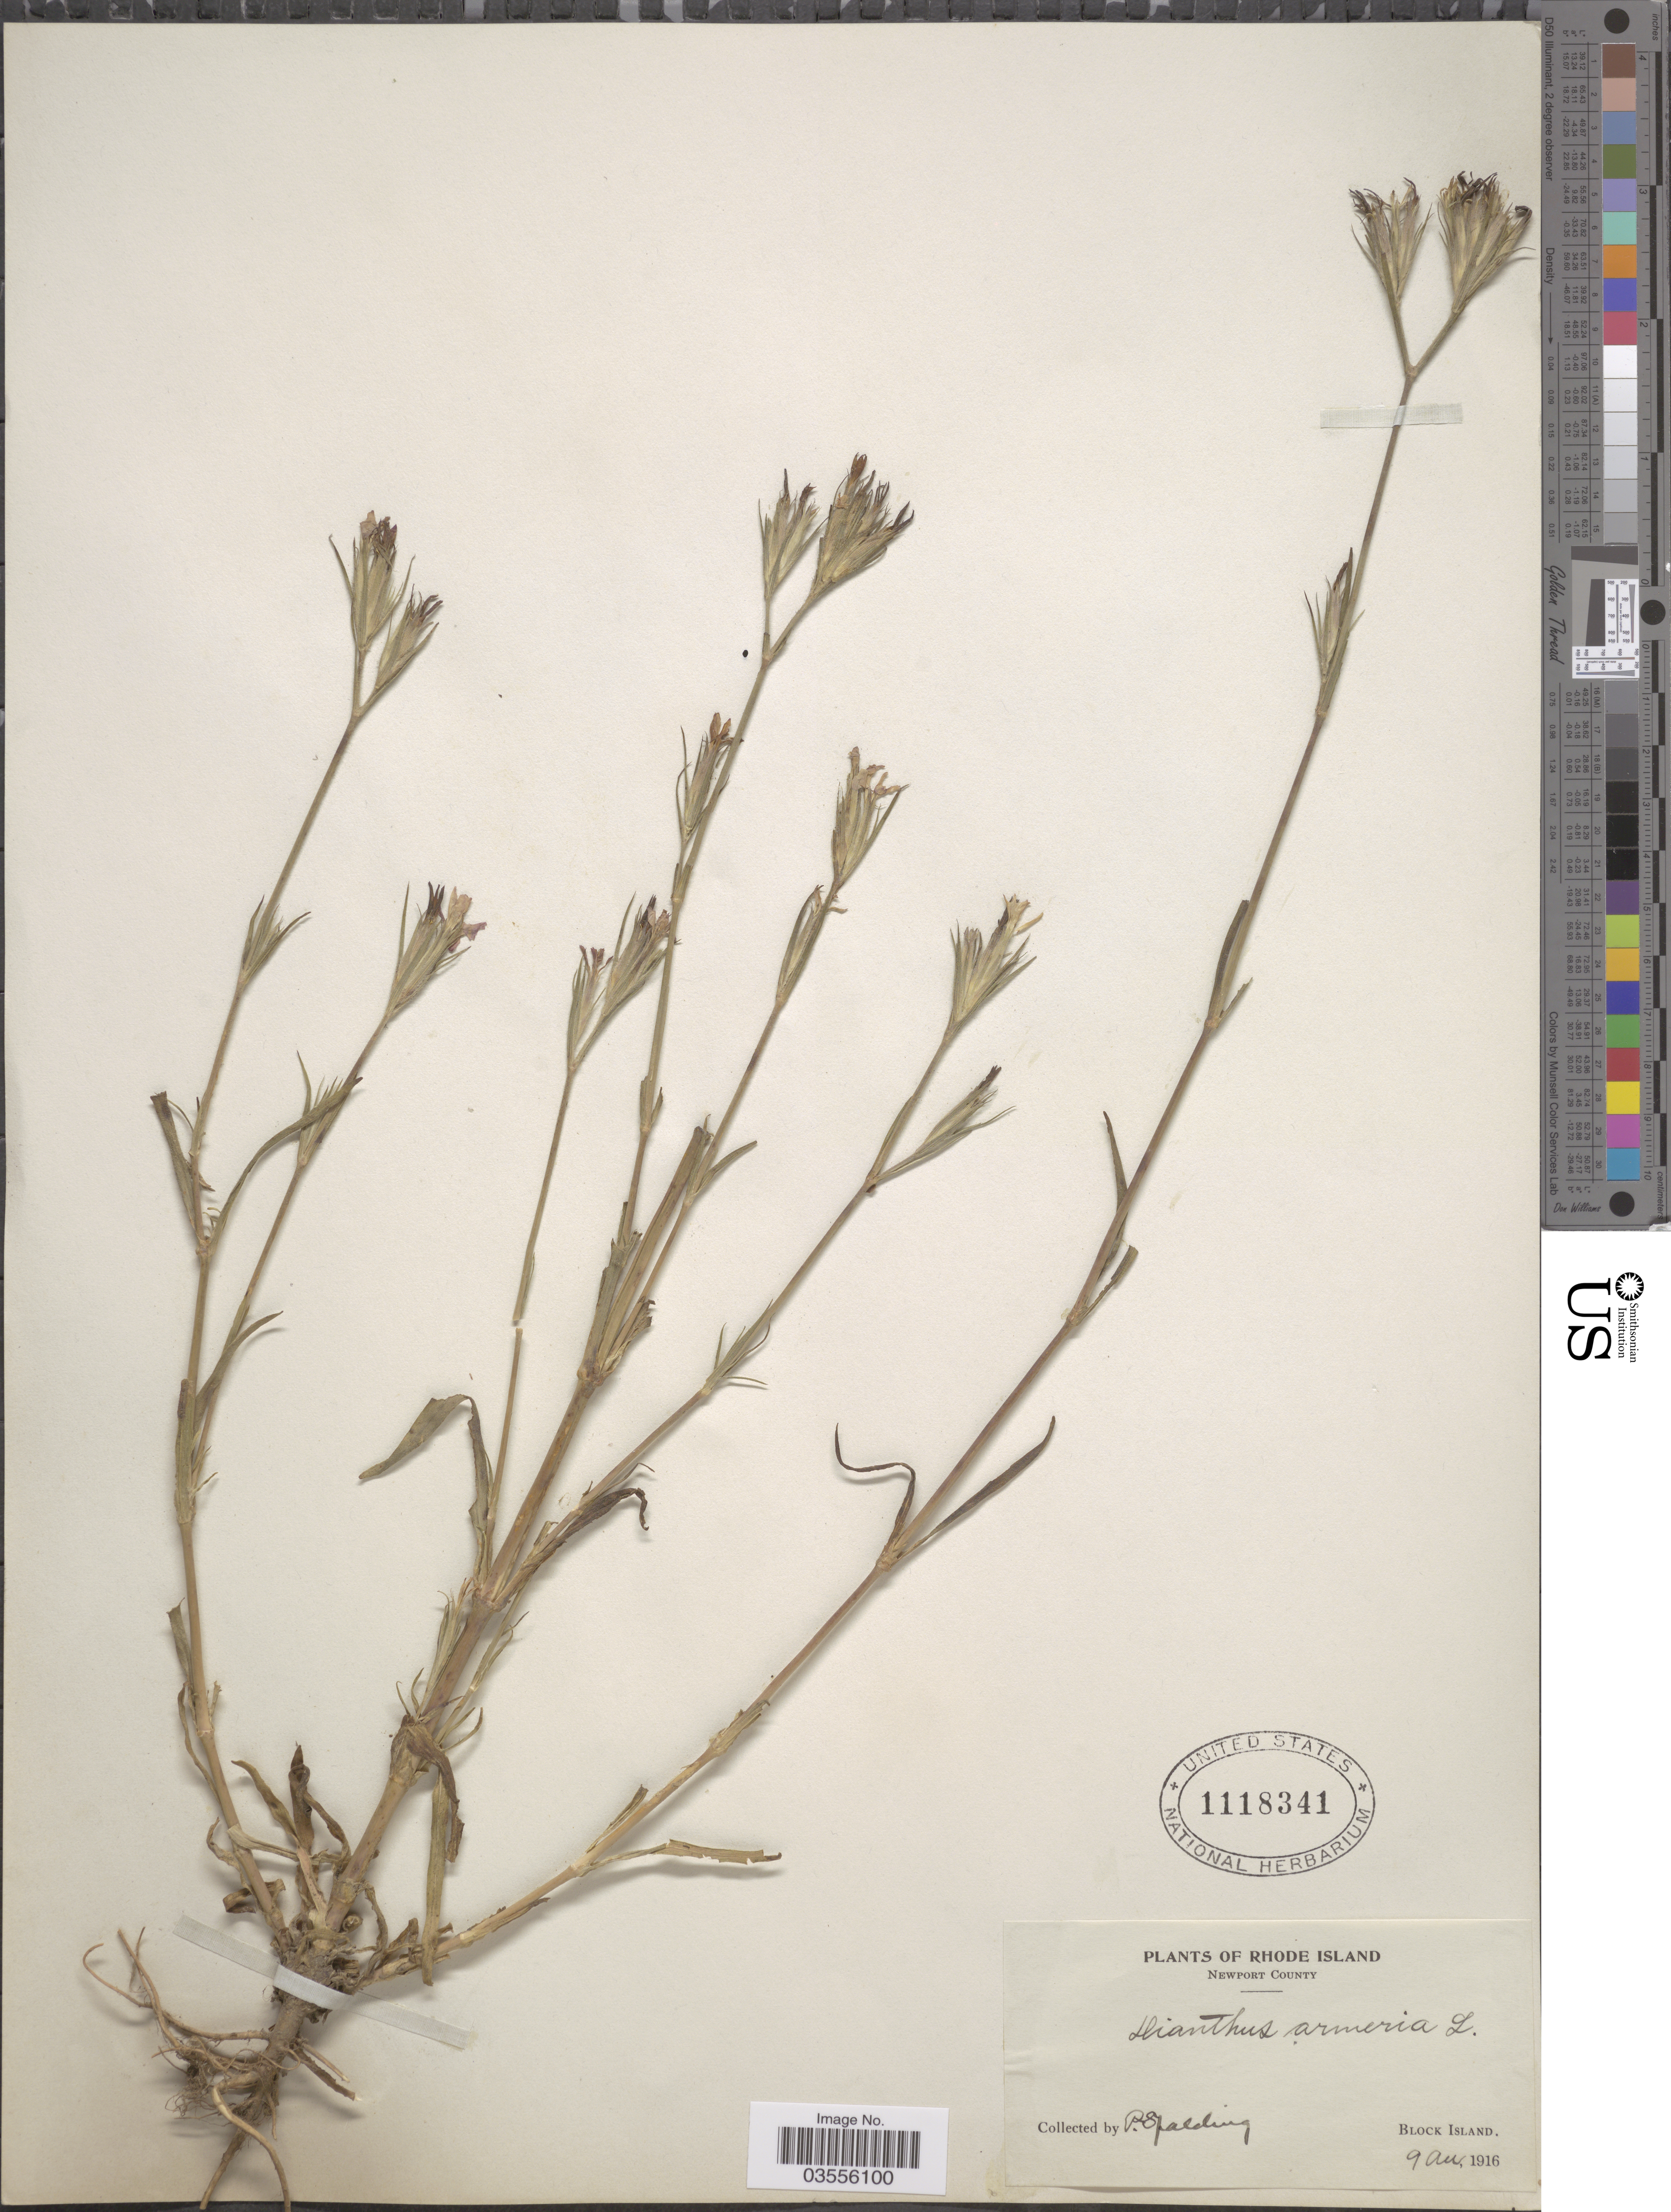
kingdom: Plantae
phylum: Tracheophyta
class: Magnoliopsida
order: Caryophyllales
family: Caryophyllaceae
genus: Dianthus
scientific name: Dianthus armeria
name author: L.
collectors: P. Spalding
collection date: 1916-08-09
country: United States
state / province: Rhode Island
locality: Newport County. Block Island.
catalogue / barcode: US 1118341